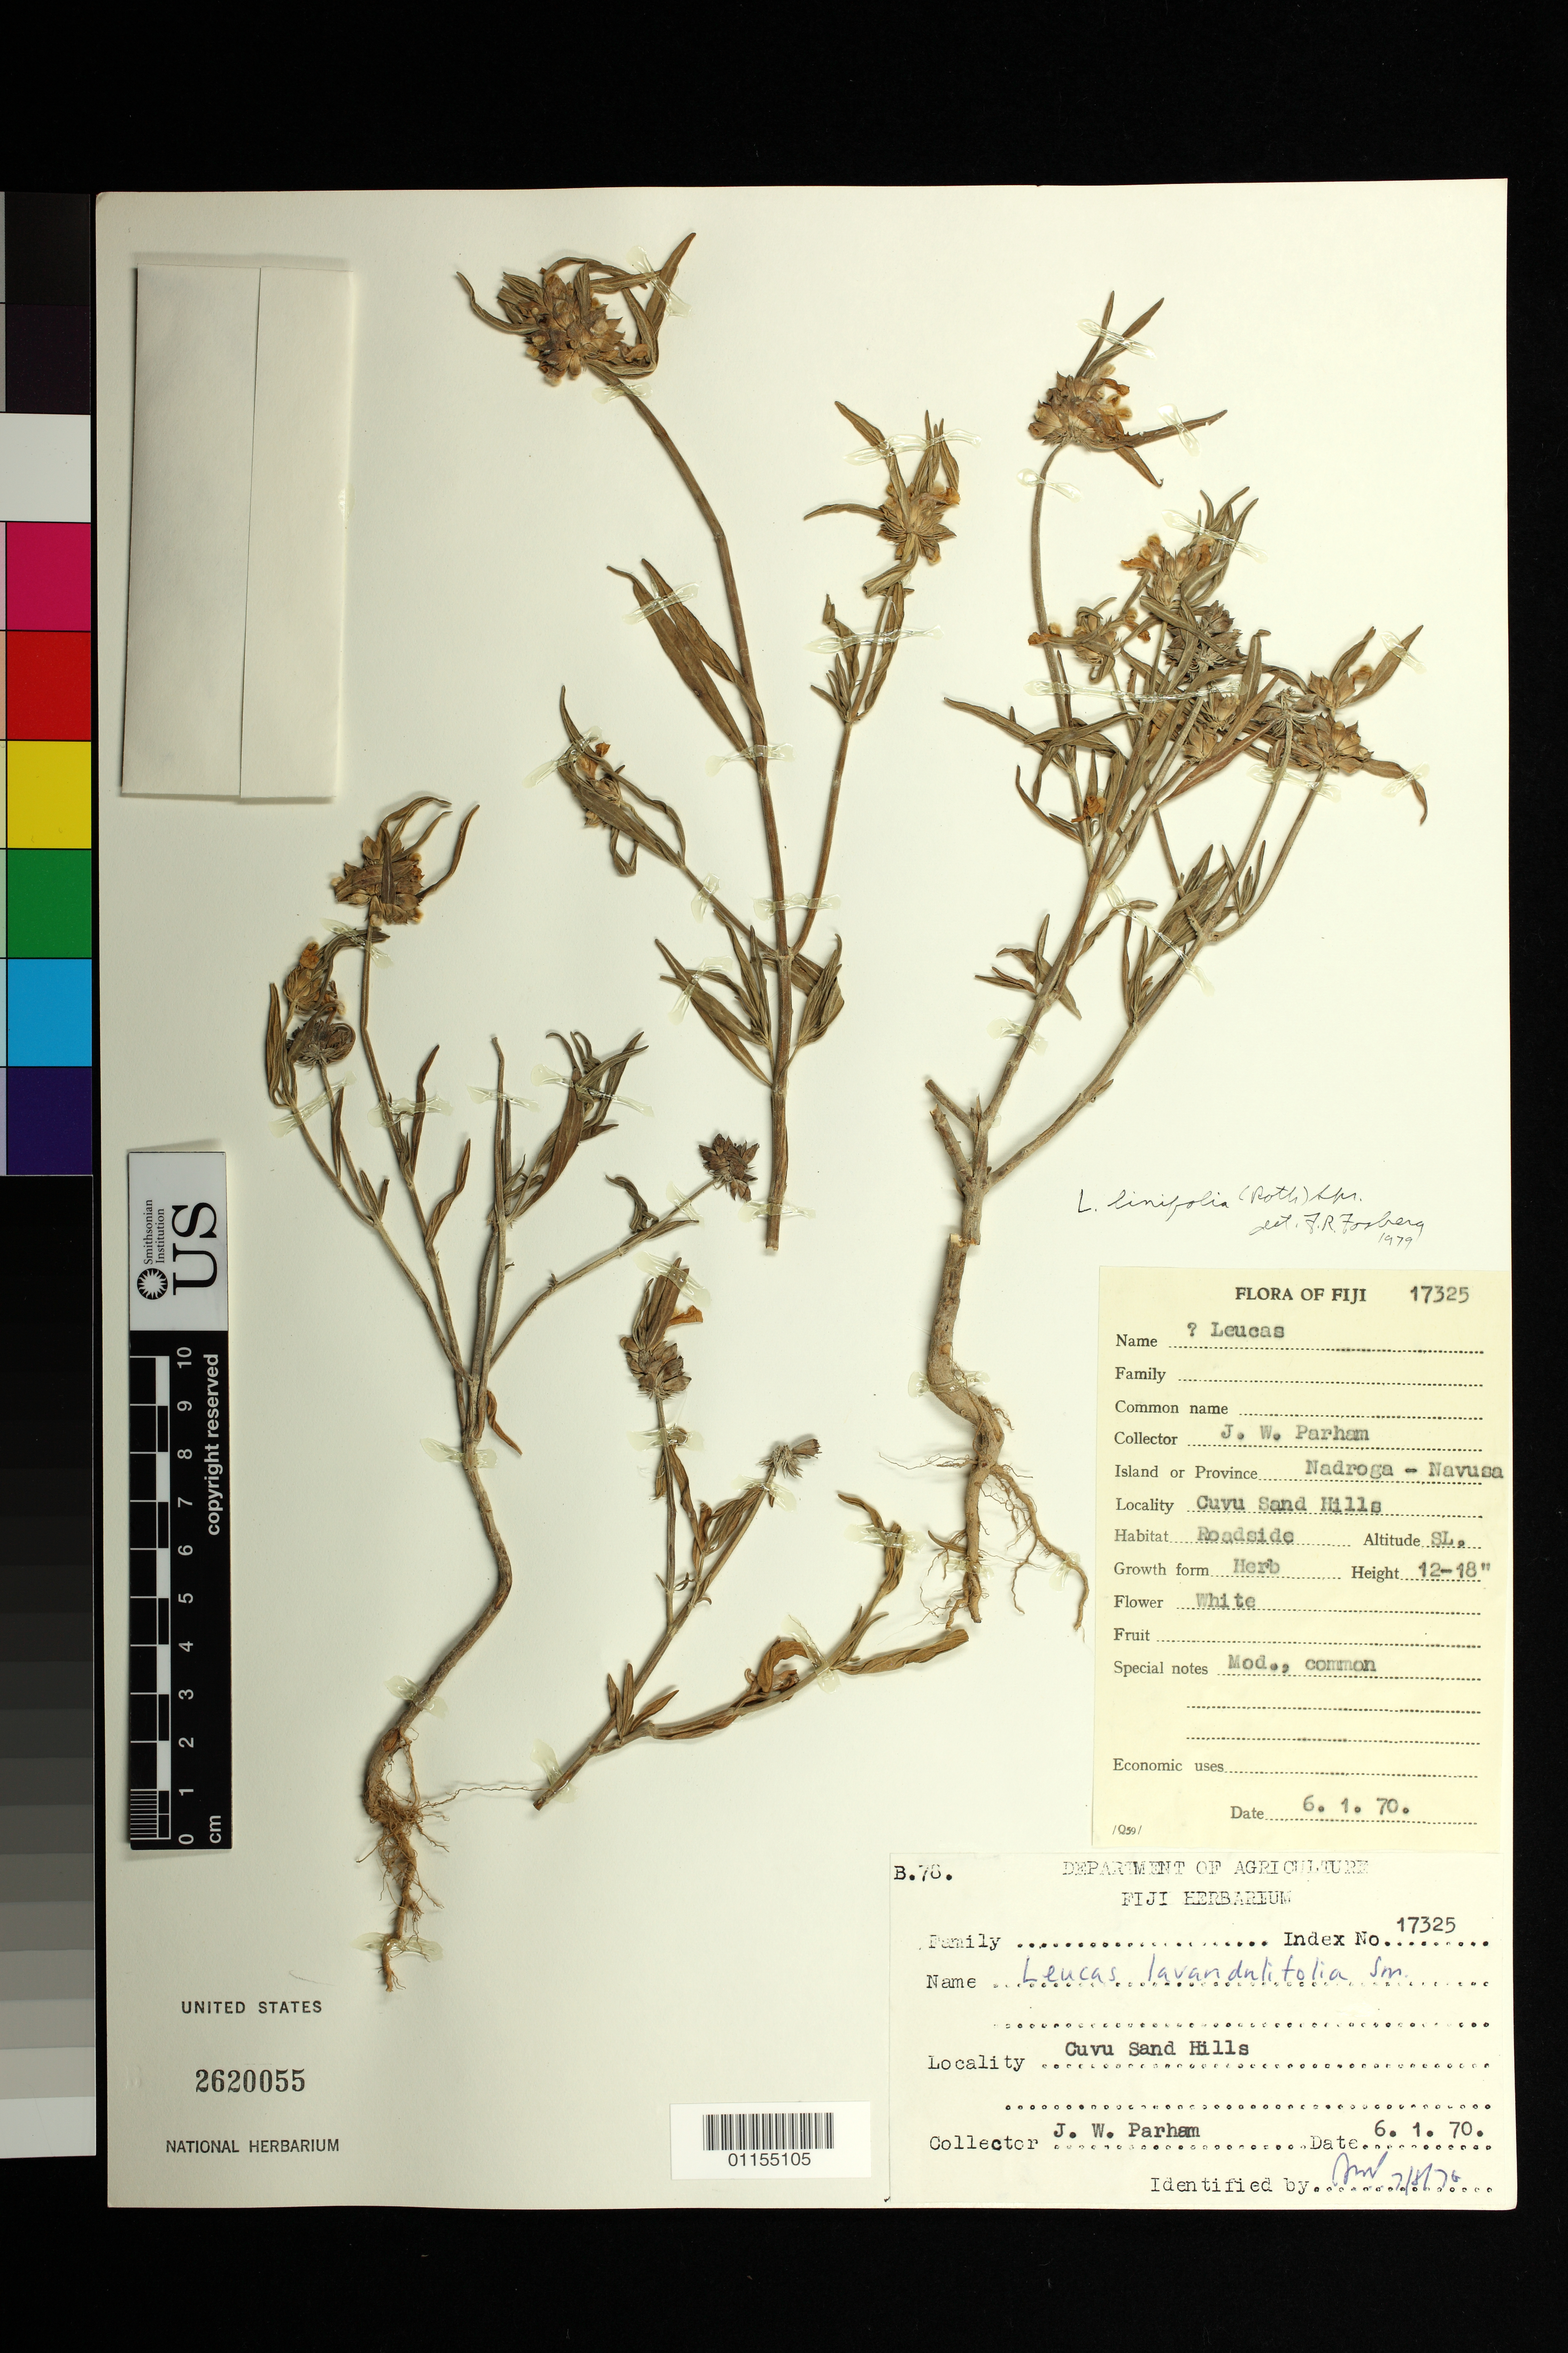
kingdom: Plantae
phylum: Tracheophyta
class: Magnoliopsida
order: Lamiales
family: Lamiaceae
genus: Leucas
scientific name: Leucas lavandulifolia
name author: Small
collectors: J. Parham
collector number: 17325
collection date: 1970-01-06 or 1970-06-01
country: Fiji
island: Viti Levu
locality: Nadroga - Navusa: Cuvu Sand Hills.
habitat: roadside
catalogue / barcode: US 2620055